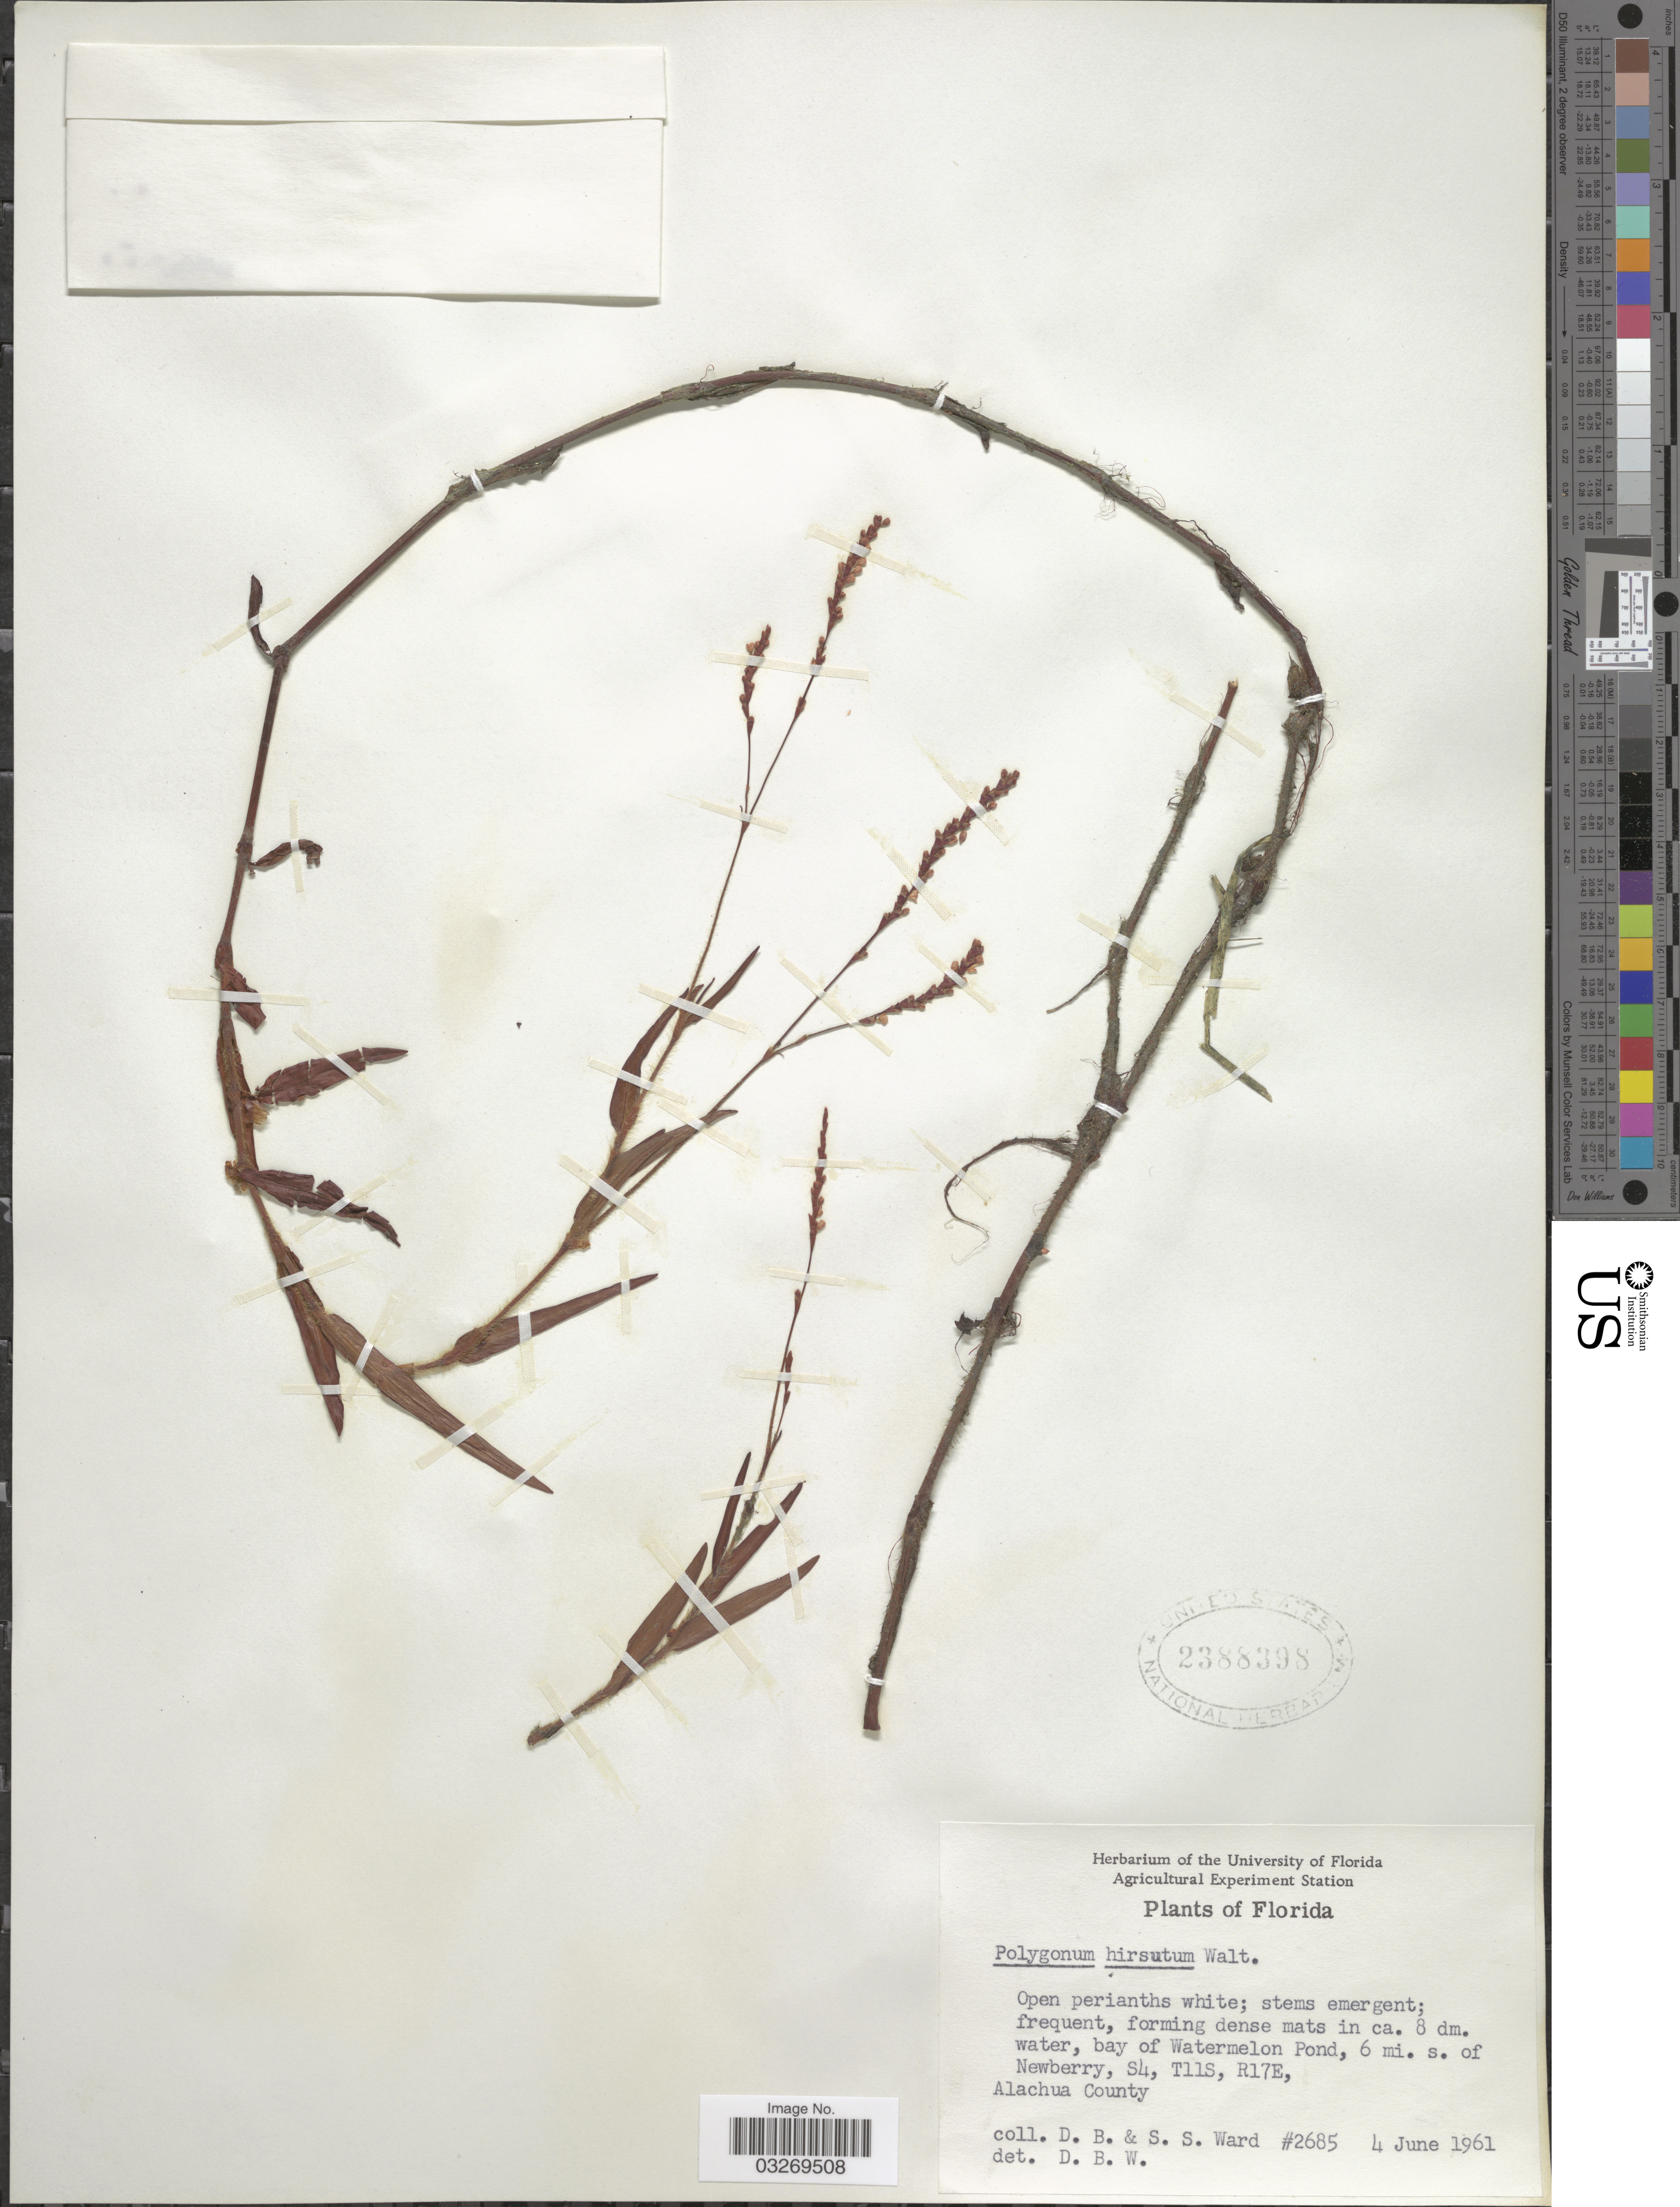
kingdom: Plantae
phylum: Tracheophyta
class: Magnoliopsida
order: Caryophyllales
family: Polygonaceae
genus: Persicaria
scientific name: Persicaria hirsuta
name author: (Walter) Small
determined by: Atha, D. E.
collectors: D. B. Ward & S. S. Ward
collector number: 2685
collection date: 1961-06-04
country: United States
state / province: Florida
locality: Bay of Watermelon Pond, 6 mi. s. of Newberry, S4, T11S, R17E, Alachua County.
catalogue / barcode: US 2388398